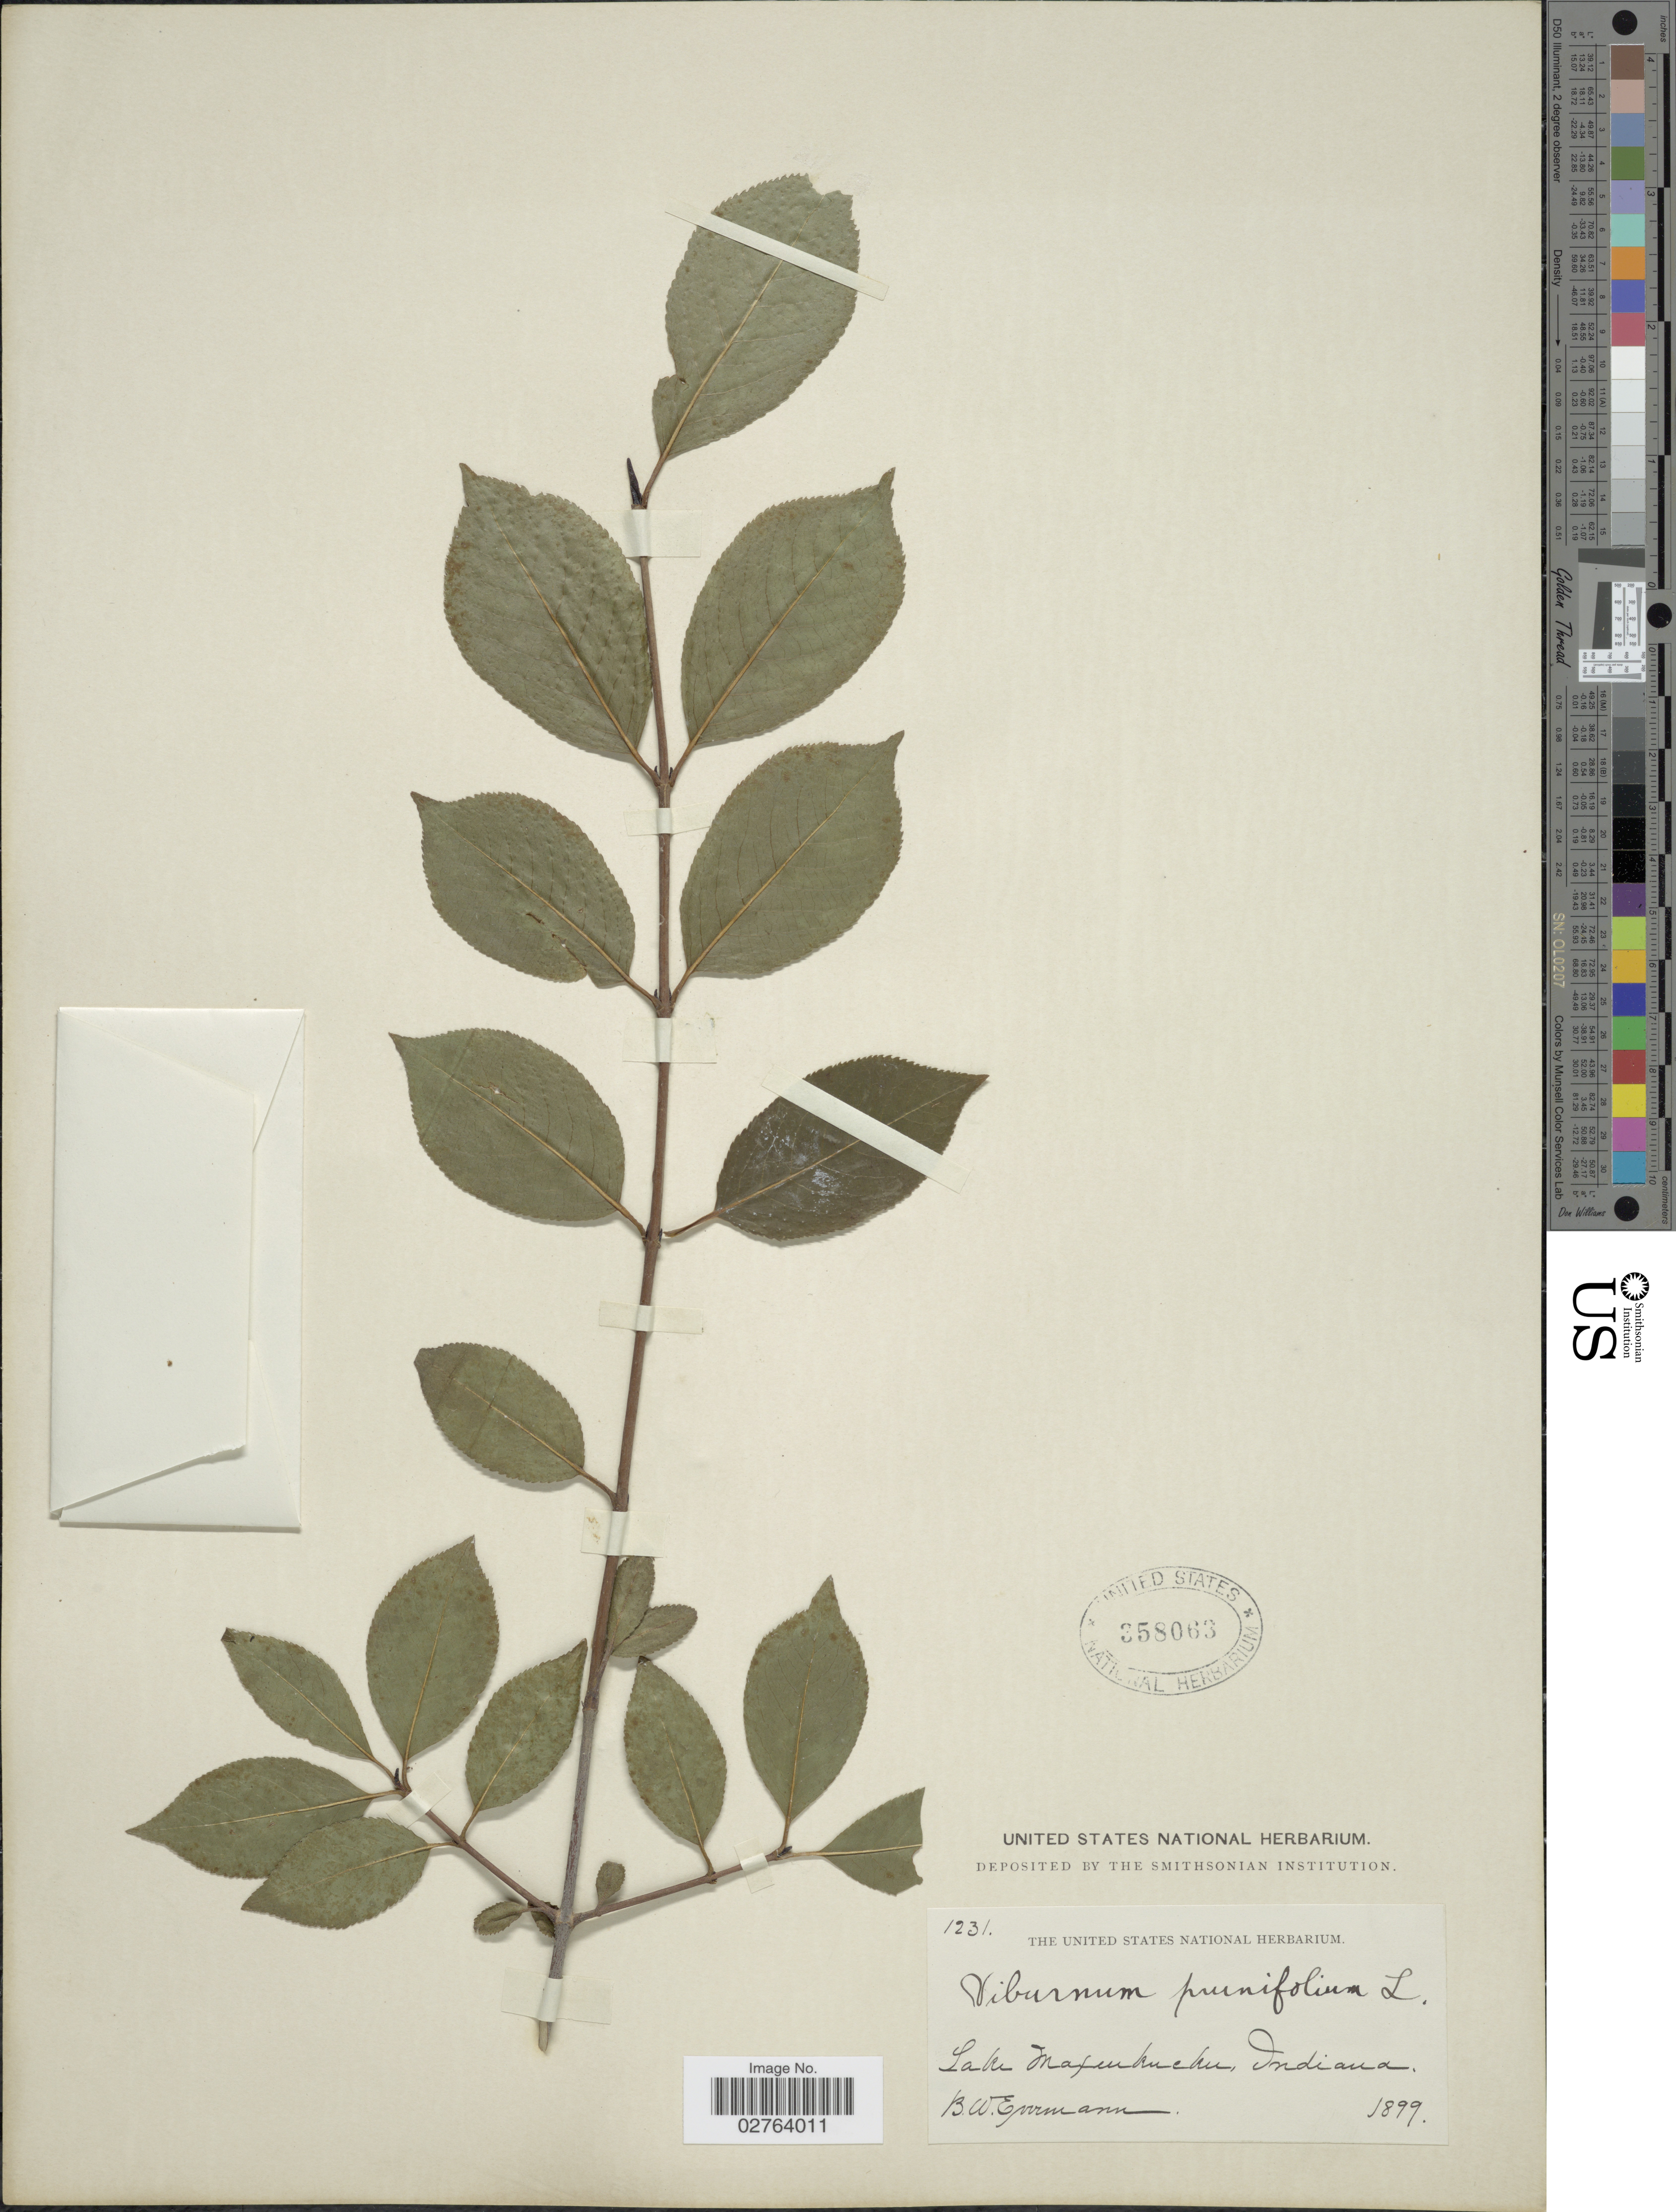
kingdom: Plantae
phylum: Tracheophyta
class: Magnoliopsida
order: Dipsacales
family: Viburnaceae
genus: Viburnum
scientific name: Viburnum prunifolium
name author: L.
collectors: B. W. Evermann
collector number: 1231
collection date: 1899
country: United States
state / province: Indiana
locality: Lake Maxinkuckee.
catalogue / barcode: US 358063